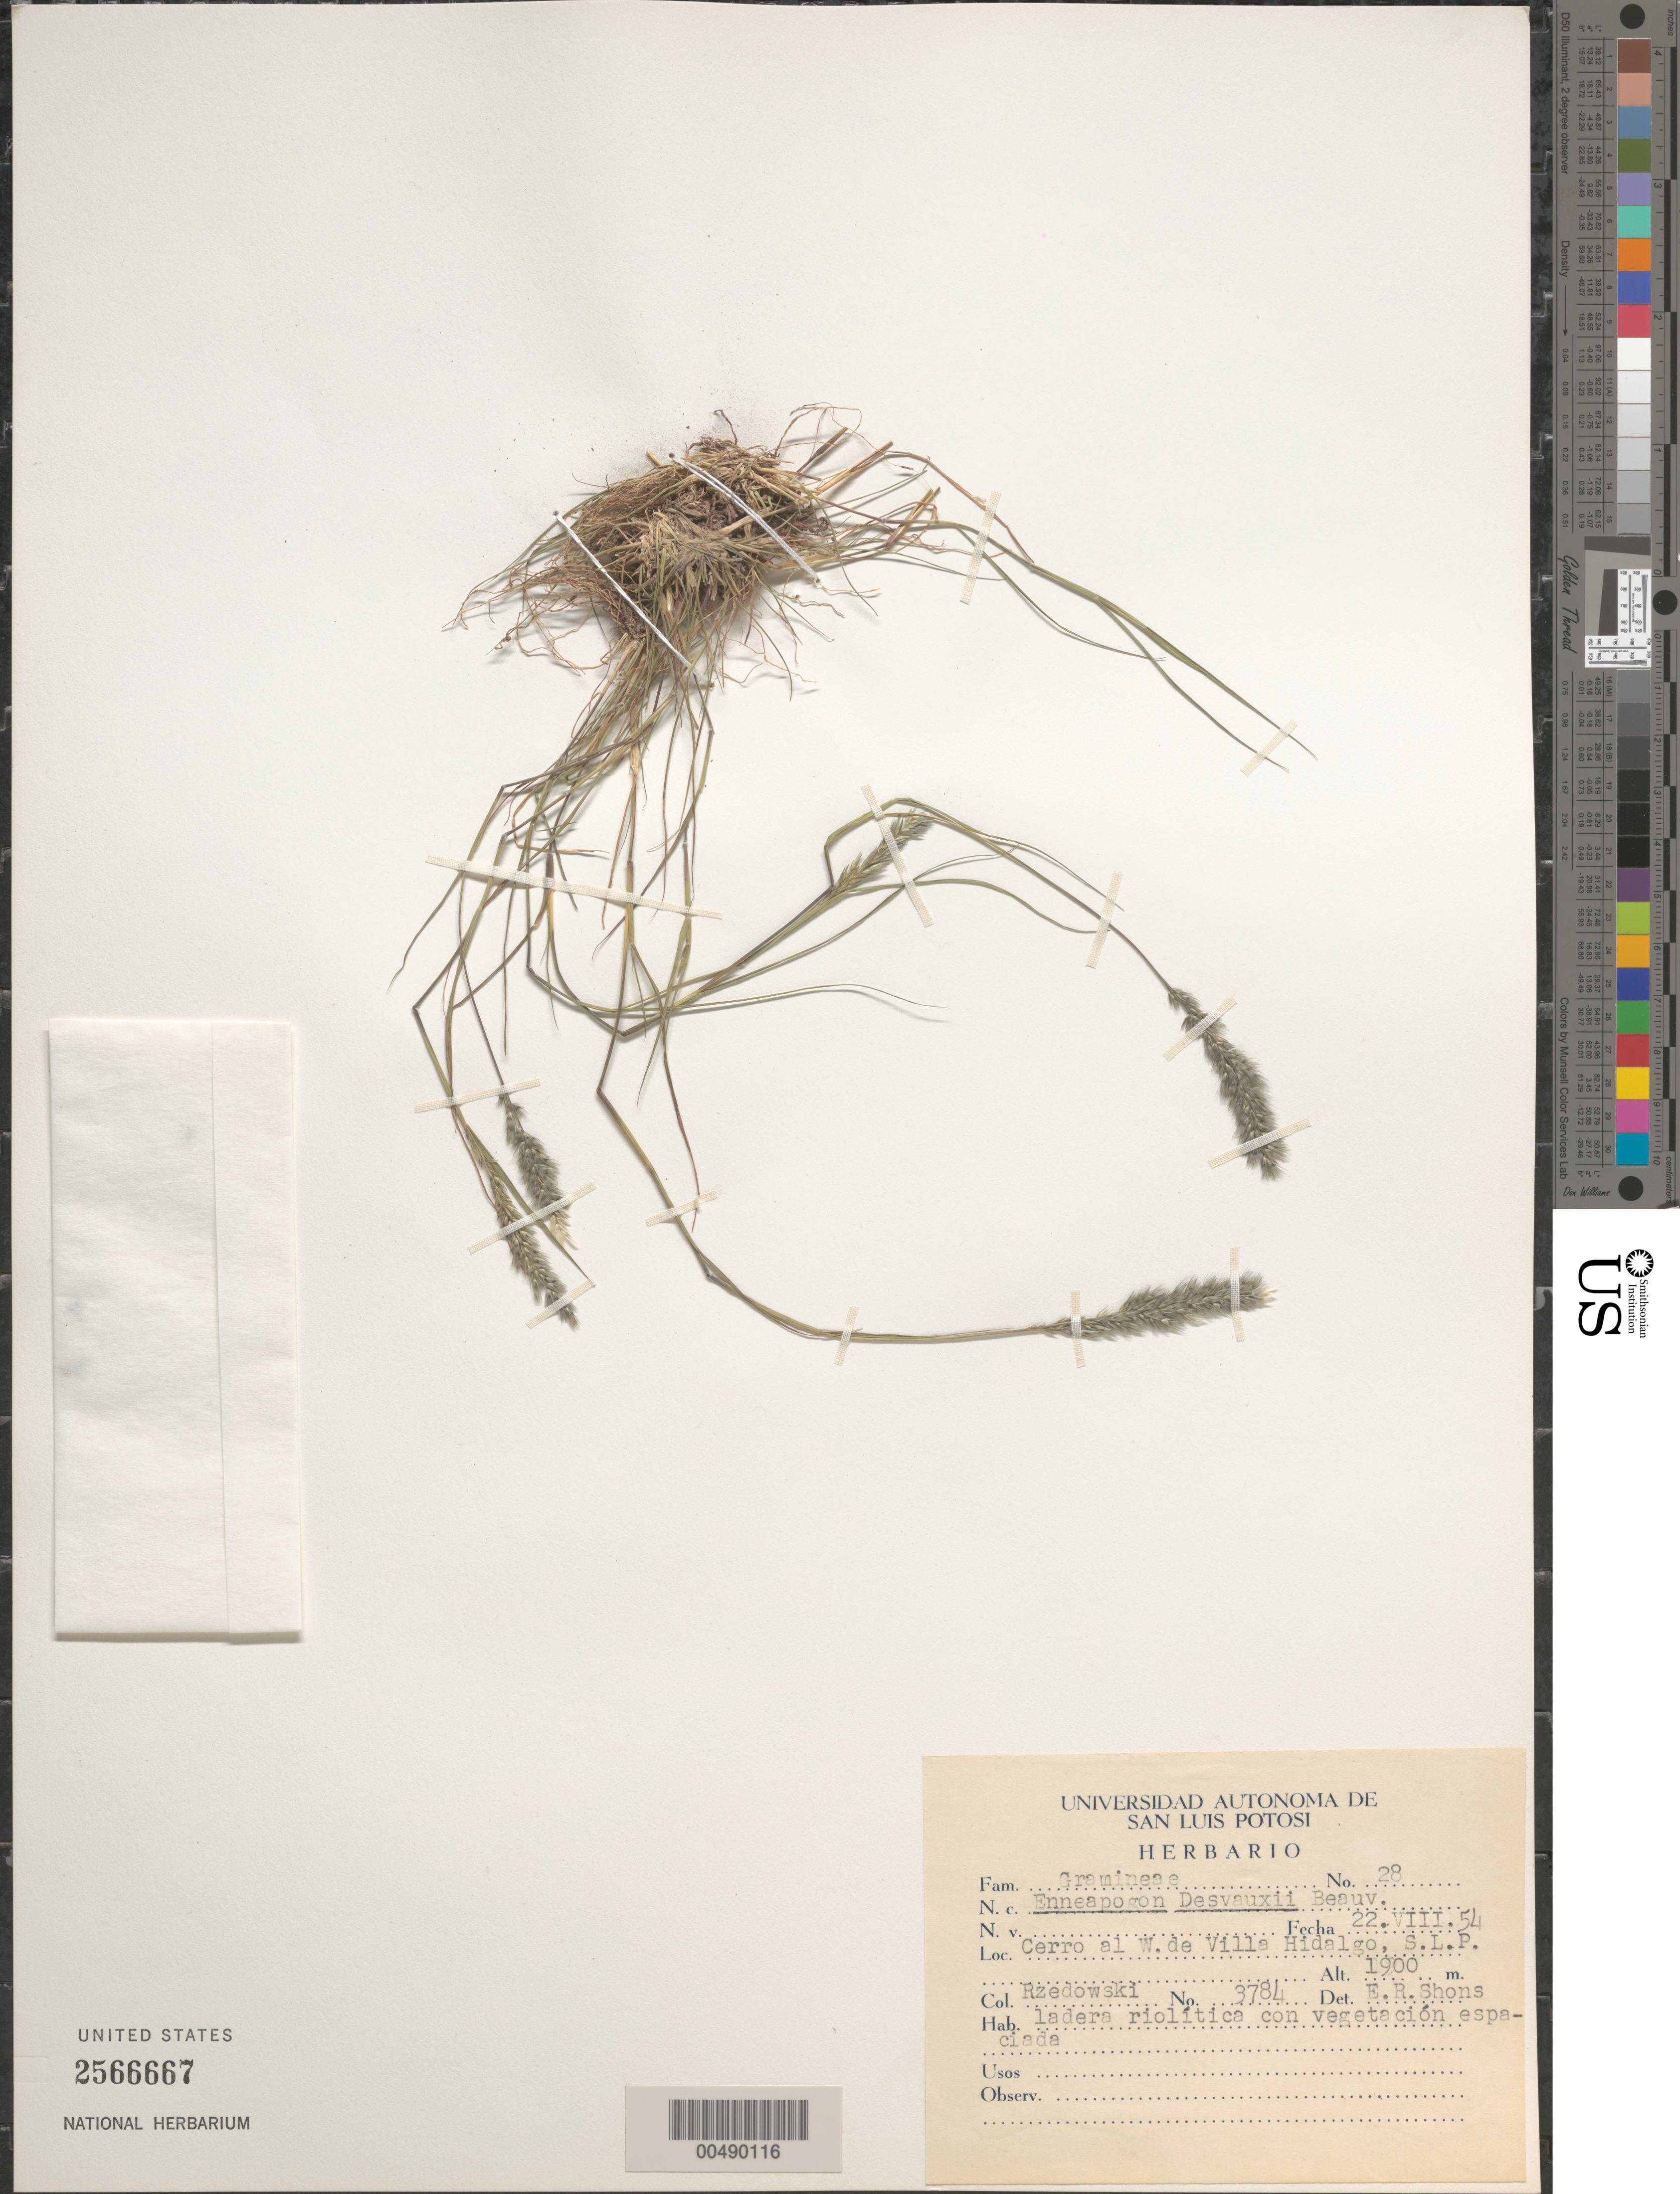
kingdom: Plantae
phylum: Tracheophyta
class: Liliopsida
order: Poales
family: Poaceae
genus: Enneapogon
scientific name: Enneapogon desvauxii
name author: P. Beauv.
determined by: Sohns, E. R.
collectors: J. Rzedowski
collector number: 3784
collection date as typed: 22 Aug 1954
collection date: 1954-08-22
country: Mexico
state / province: San Luis Potosi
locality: Cerro W of Villa Hidalgo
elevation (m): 1900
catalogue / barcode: US 2566667